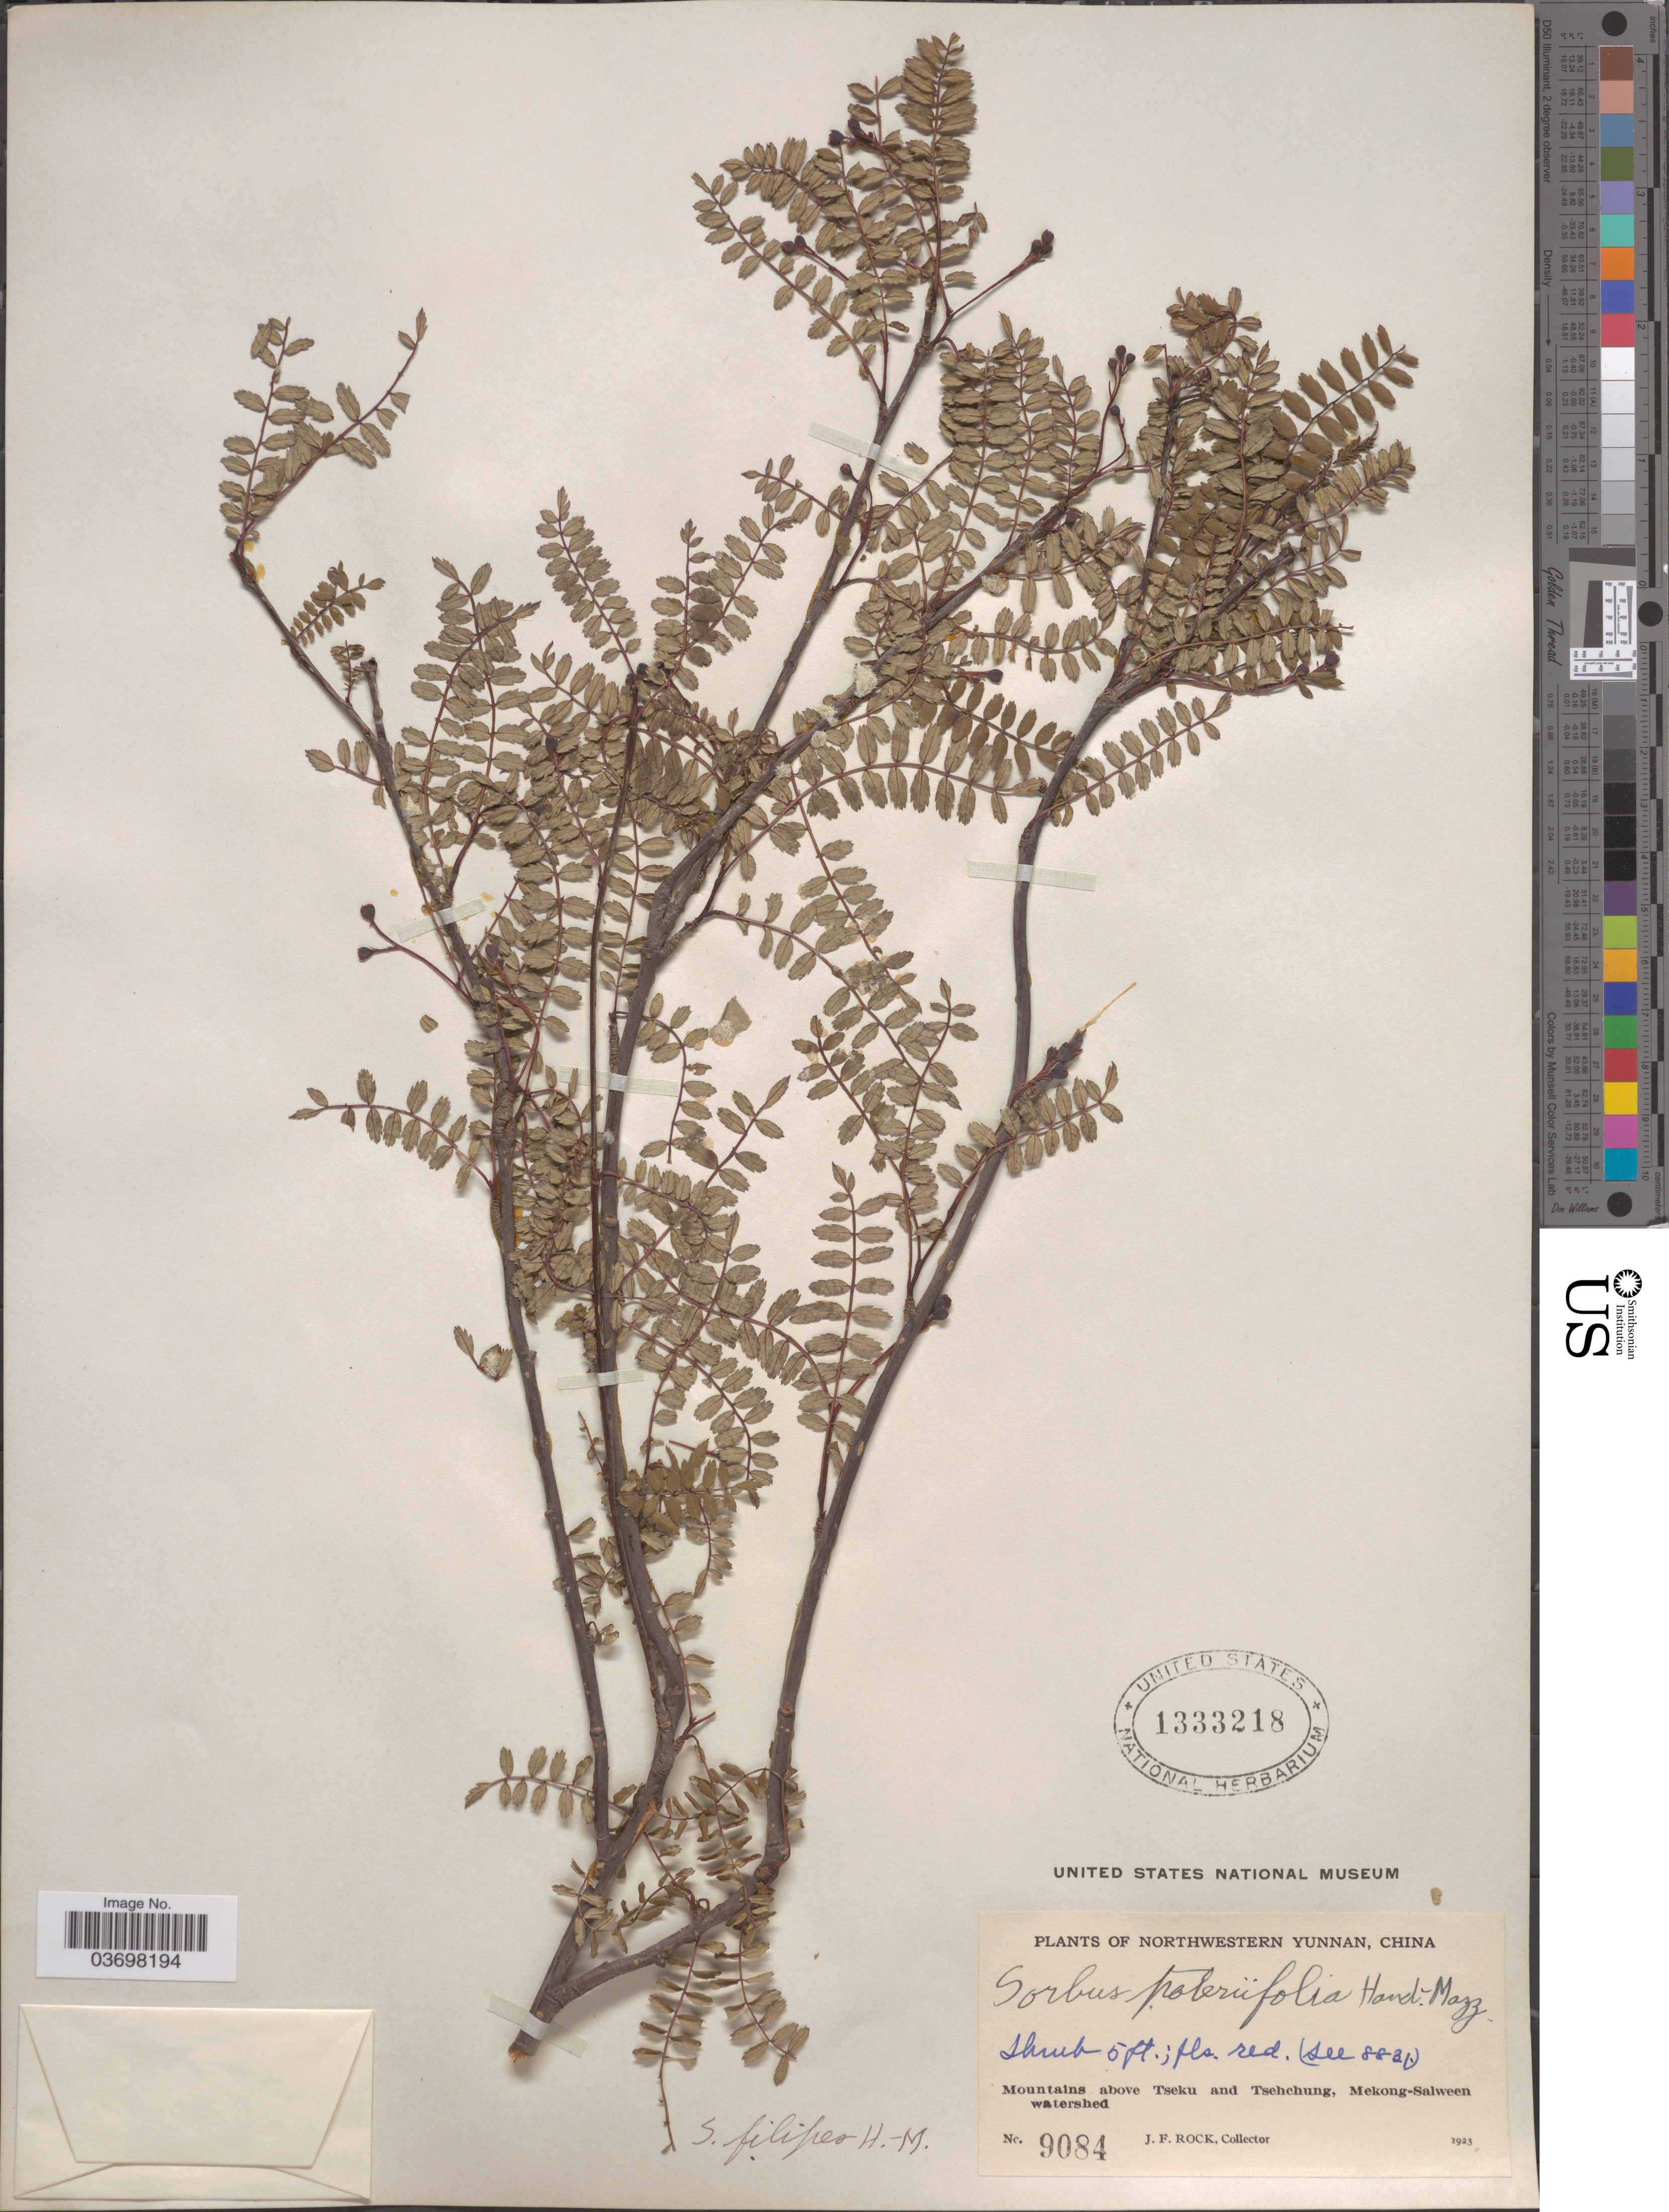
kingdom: Plantae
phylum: Tracheophyta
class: Magnoliopsida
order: Rosales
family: Rosaceae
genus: Sorbus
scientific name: Sorbus filipes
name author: Hand.-Mazz.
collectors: J. Rock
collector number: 9084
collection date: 1923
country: China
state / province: Yunnan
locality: Northwestern Yunnan. Mountains above Tseku and Tsehchung, Mekong-Salween watershed.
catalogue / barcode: US 1333218